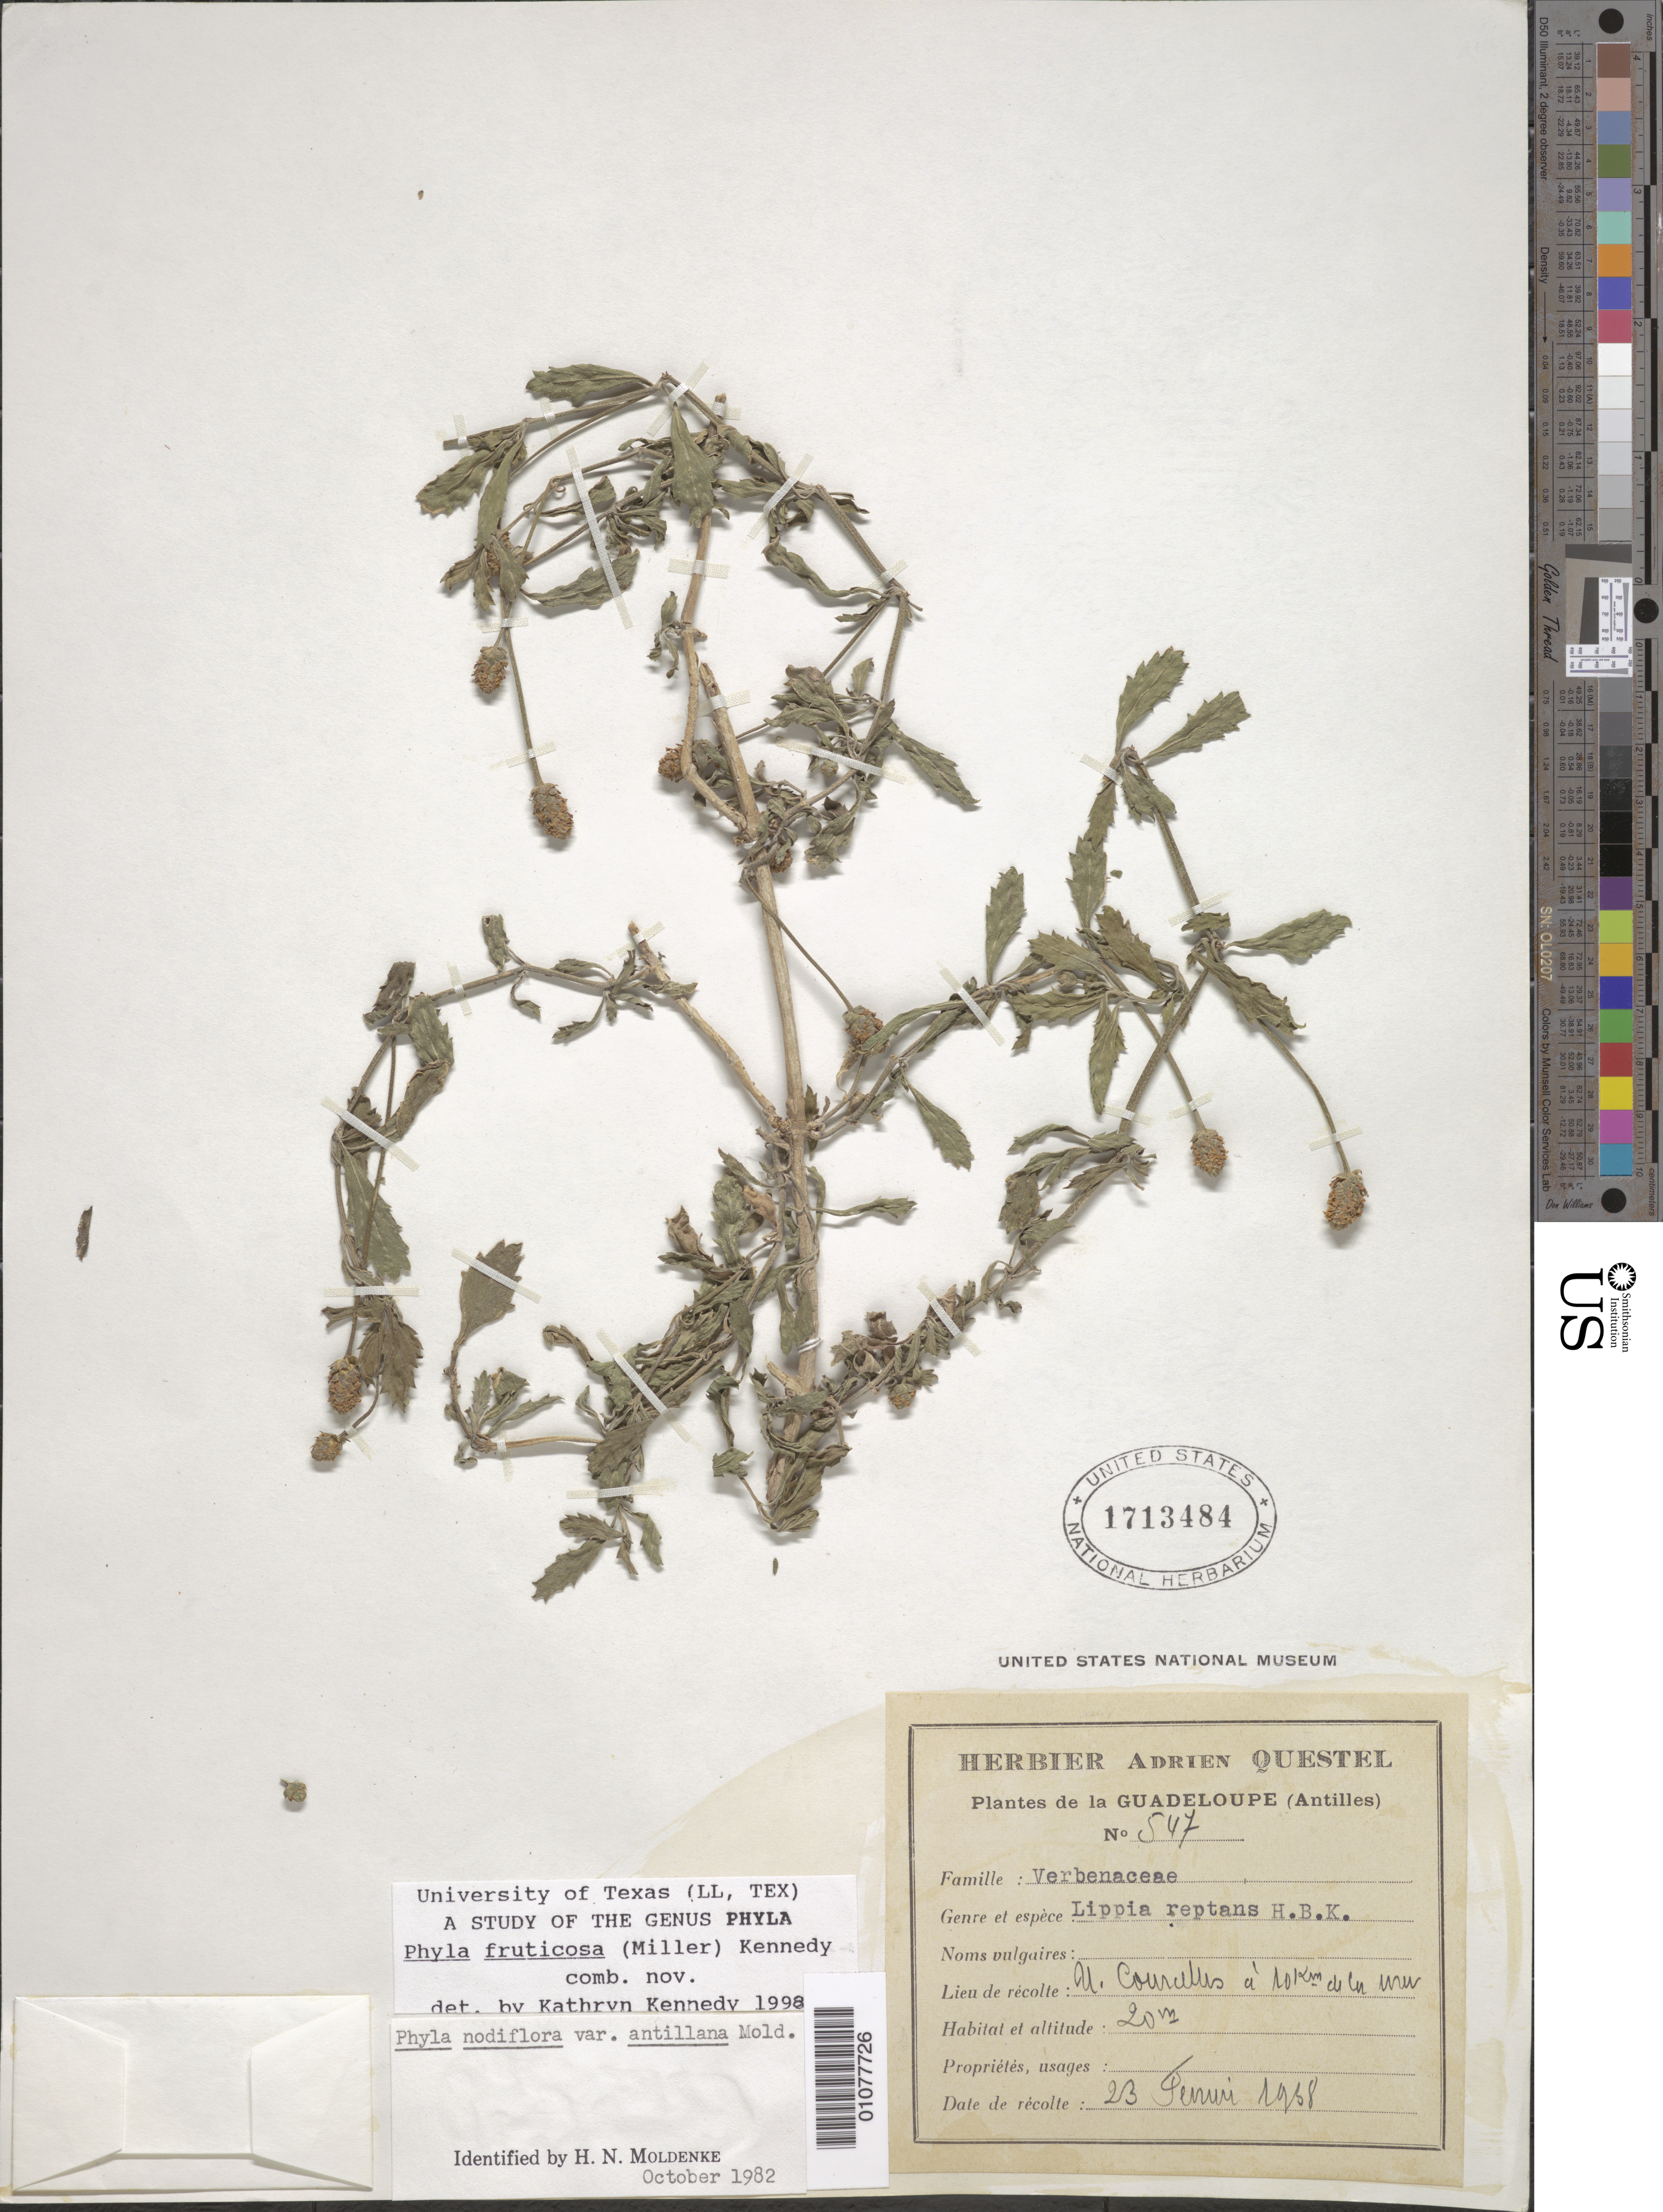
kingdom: Plantae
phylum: Tracheophyta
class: Magnoliopsida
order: Lamiales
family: Verbenaceae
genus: Phyla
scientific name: Phyla nodiflora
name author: (L.) Greene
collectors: A. Questel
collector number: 547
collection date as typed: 23 Jun 1938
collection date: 1938-06-23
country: Guadeloupe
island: Basse Terre [Guadeloupe]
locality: U. Coureillis, á 10 km de la uru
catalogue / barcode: US 1713484